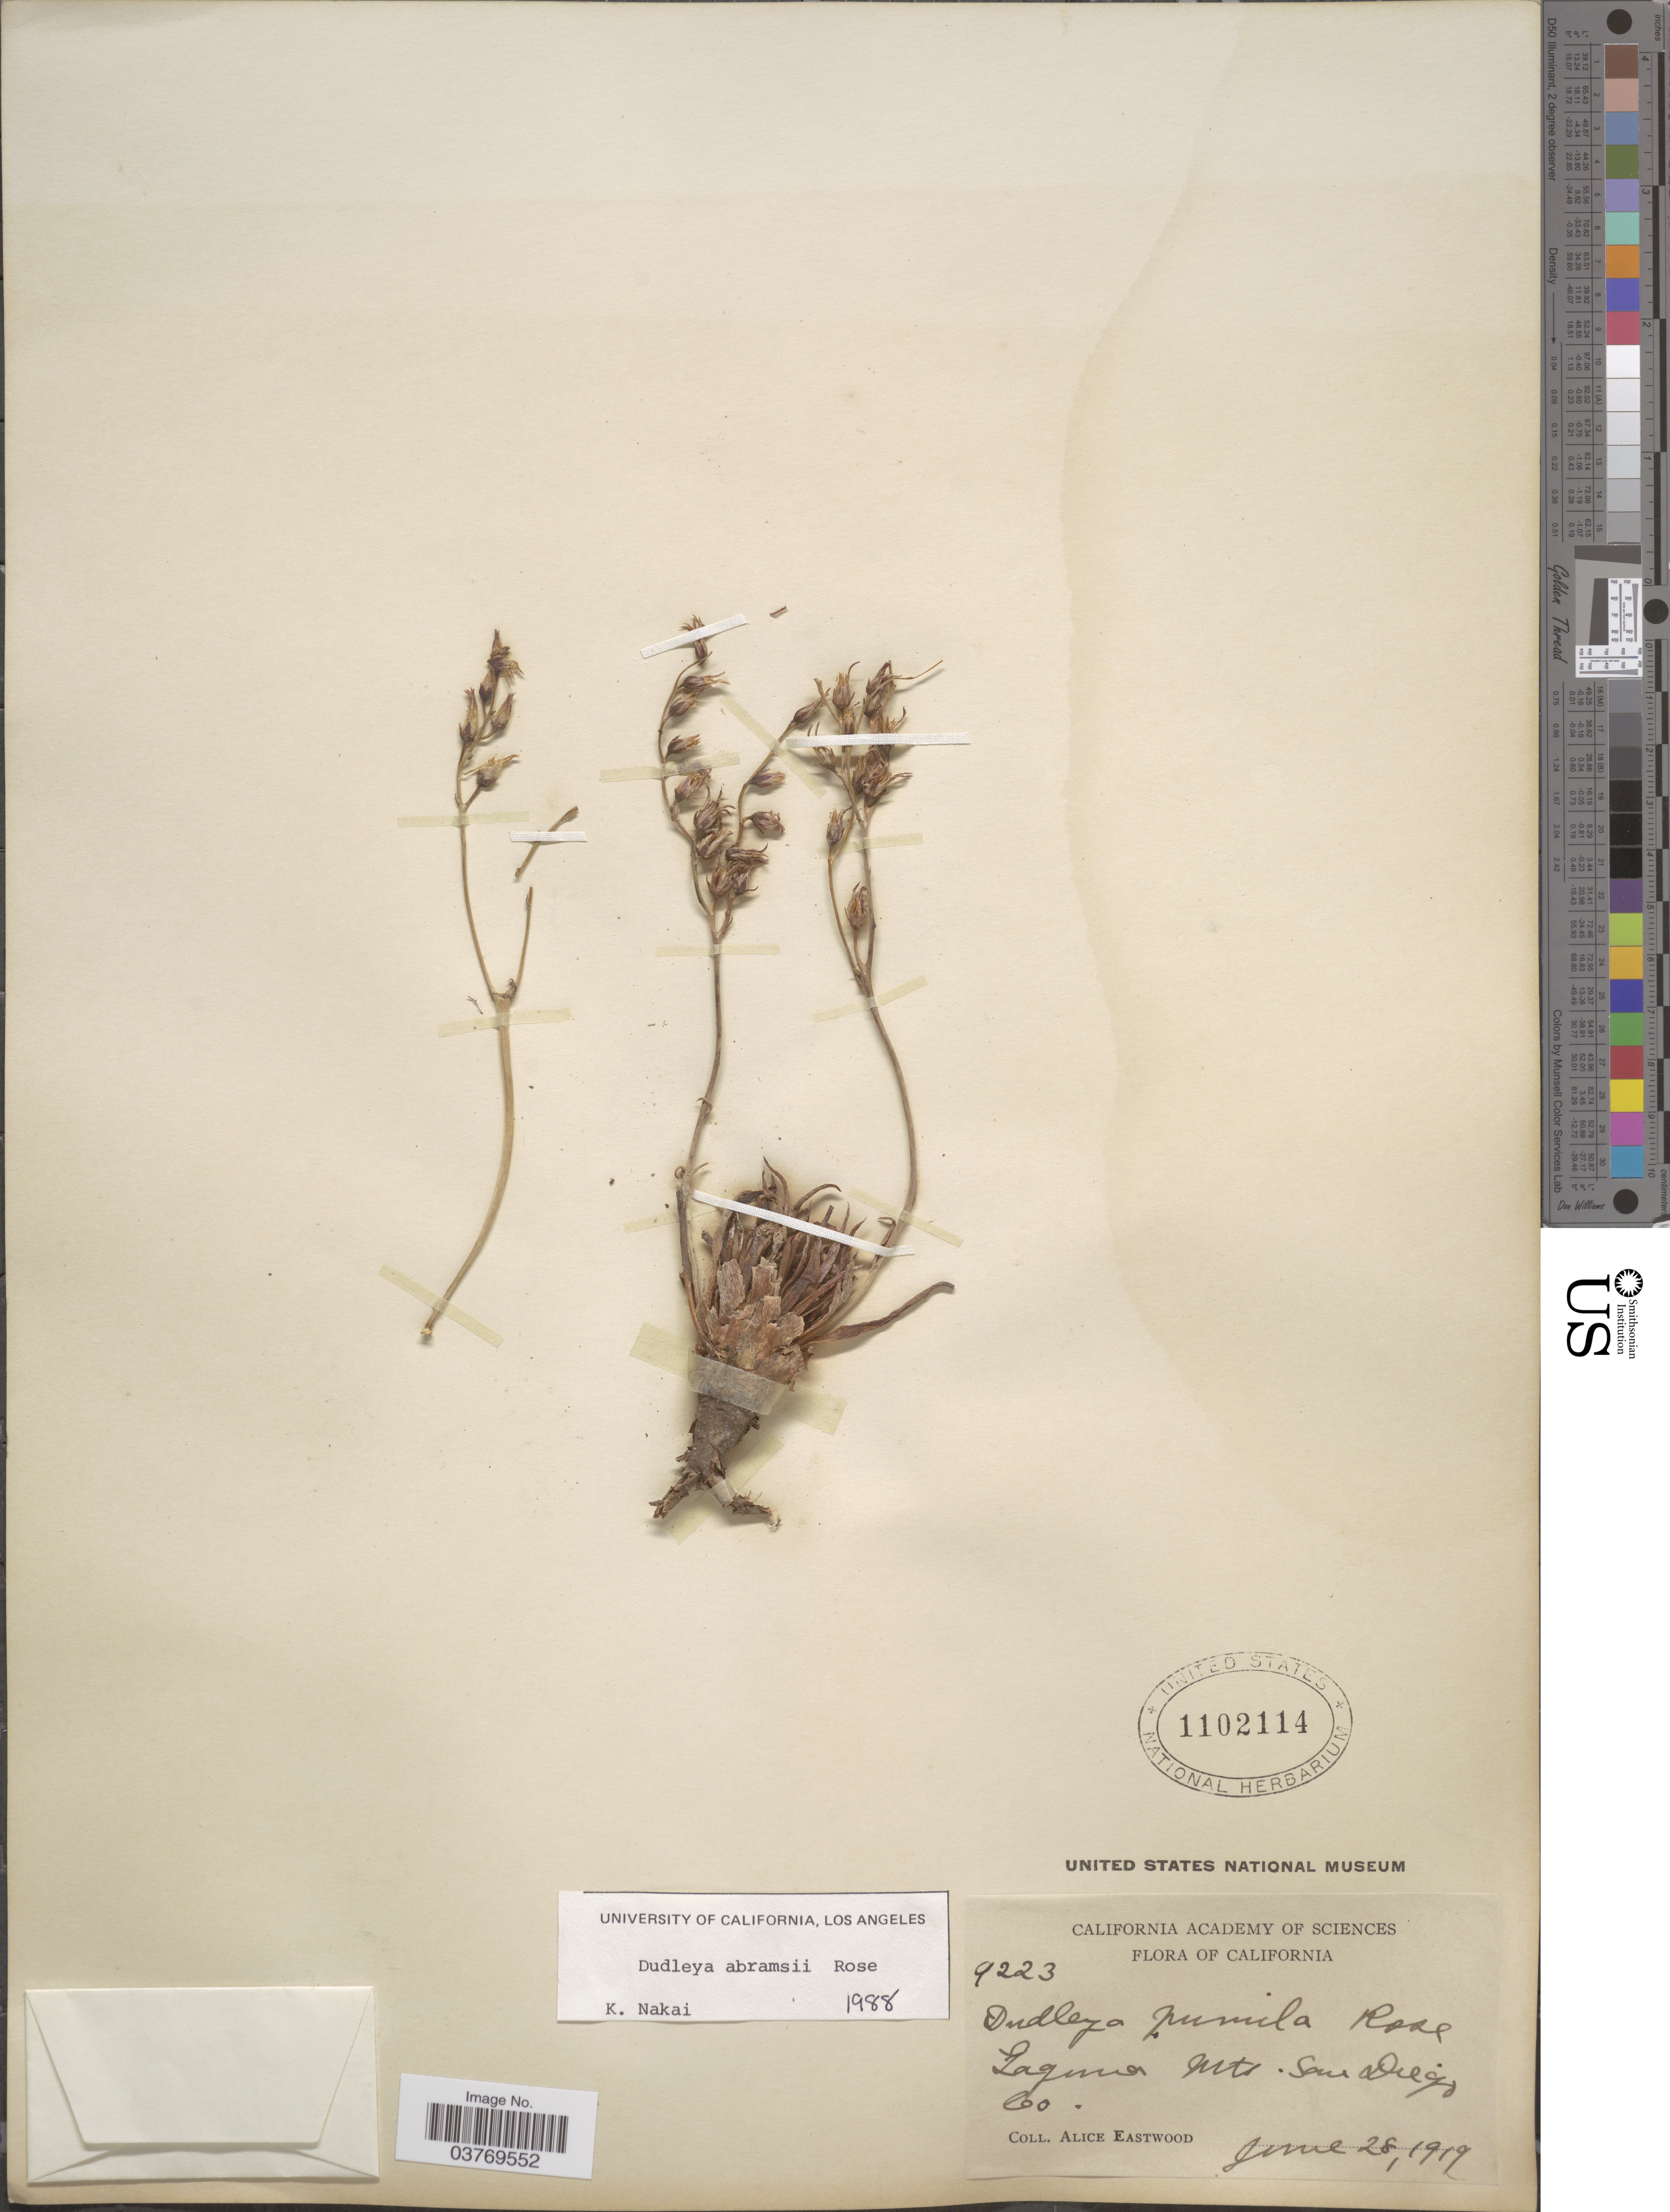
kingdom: Plantae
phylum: Tracheophyta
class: Magnoliopsida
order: Saxifragales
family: Crassulaceae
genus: Dudleya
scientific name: Dudleya abramsii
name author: Rose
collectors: A. Eastwood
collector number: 9223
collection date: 1919-06-28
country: United States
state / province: California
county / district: San Diego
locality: Laguna Mts. San Diego Co.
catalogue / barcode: US 1102114